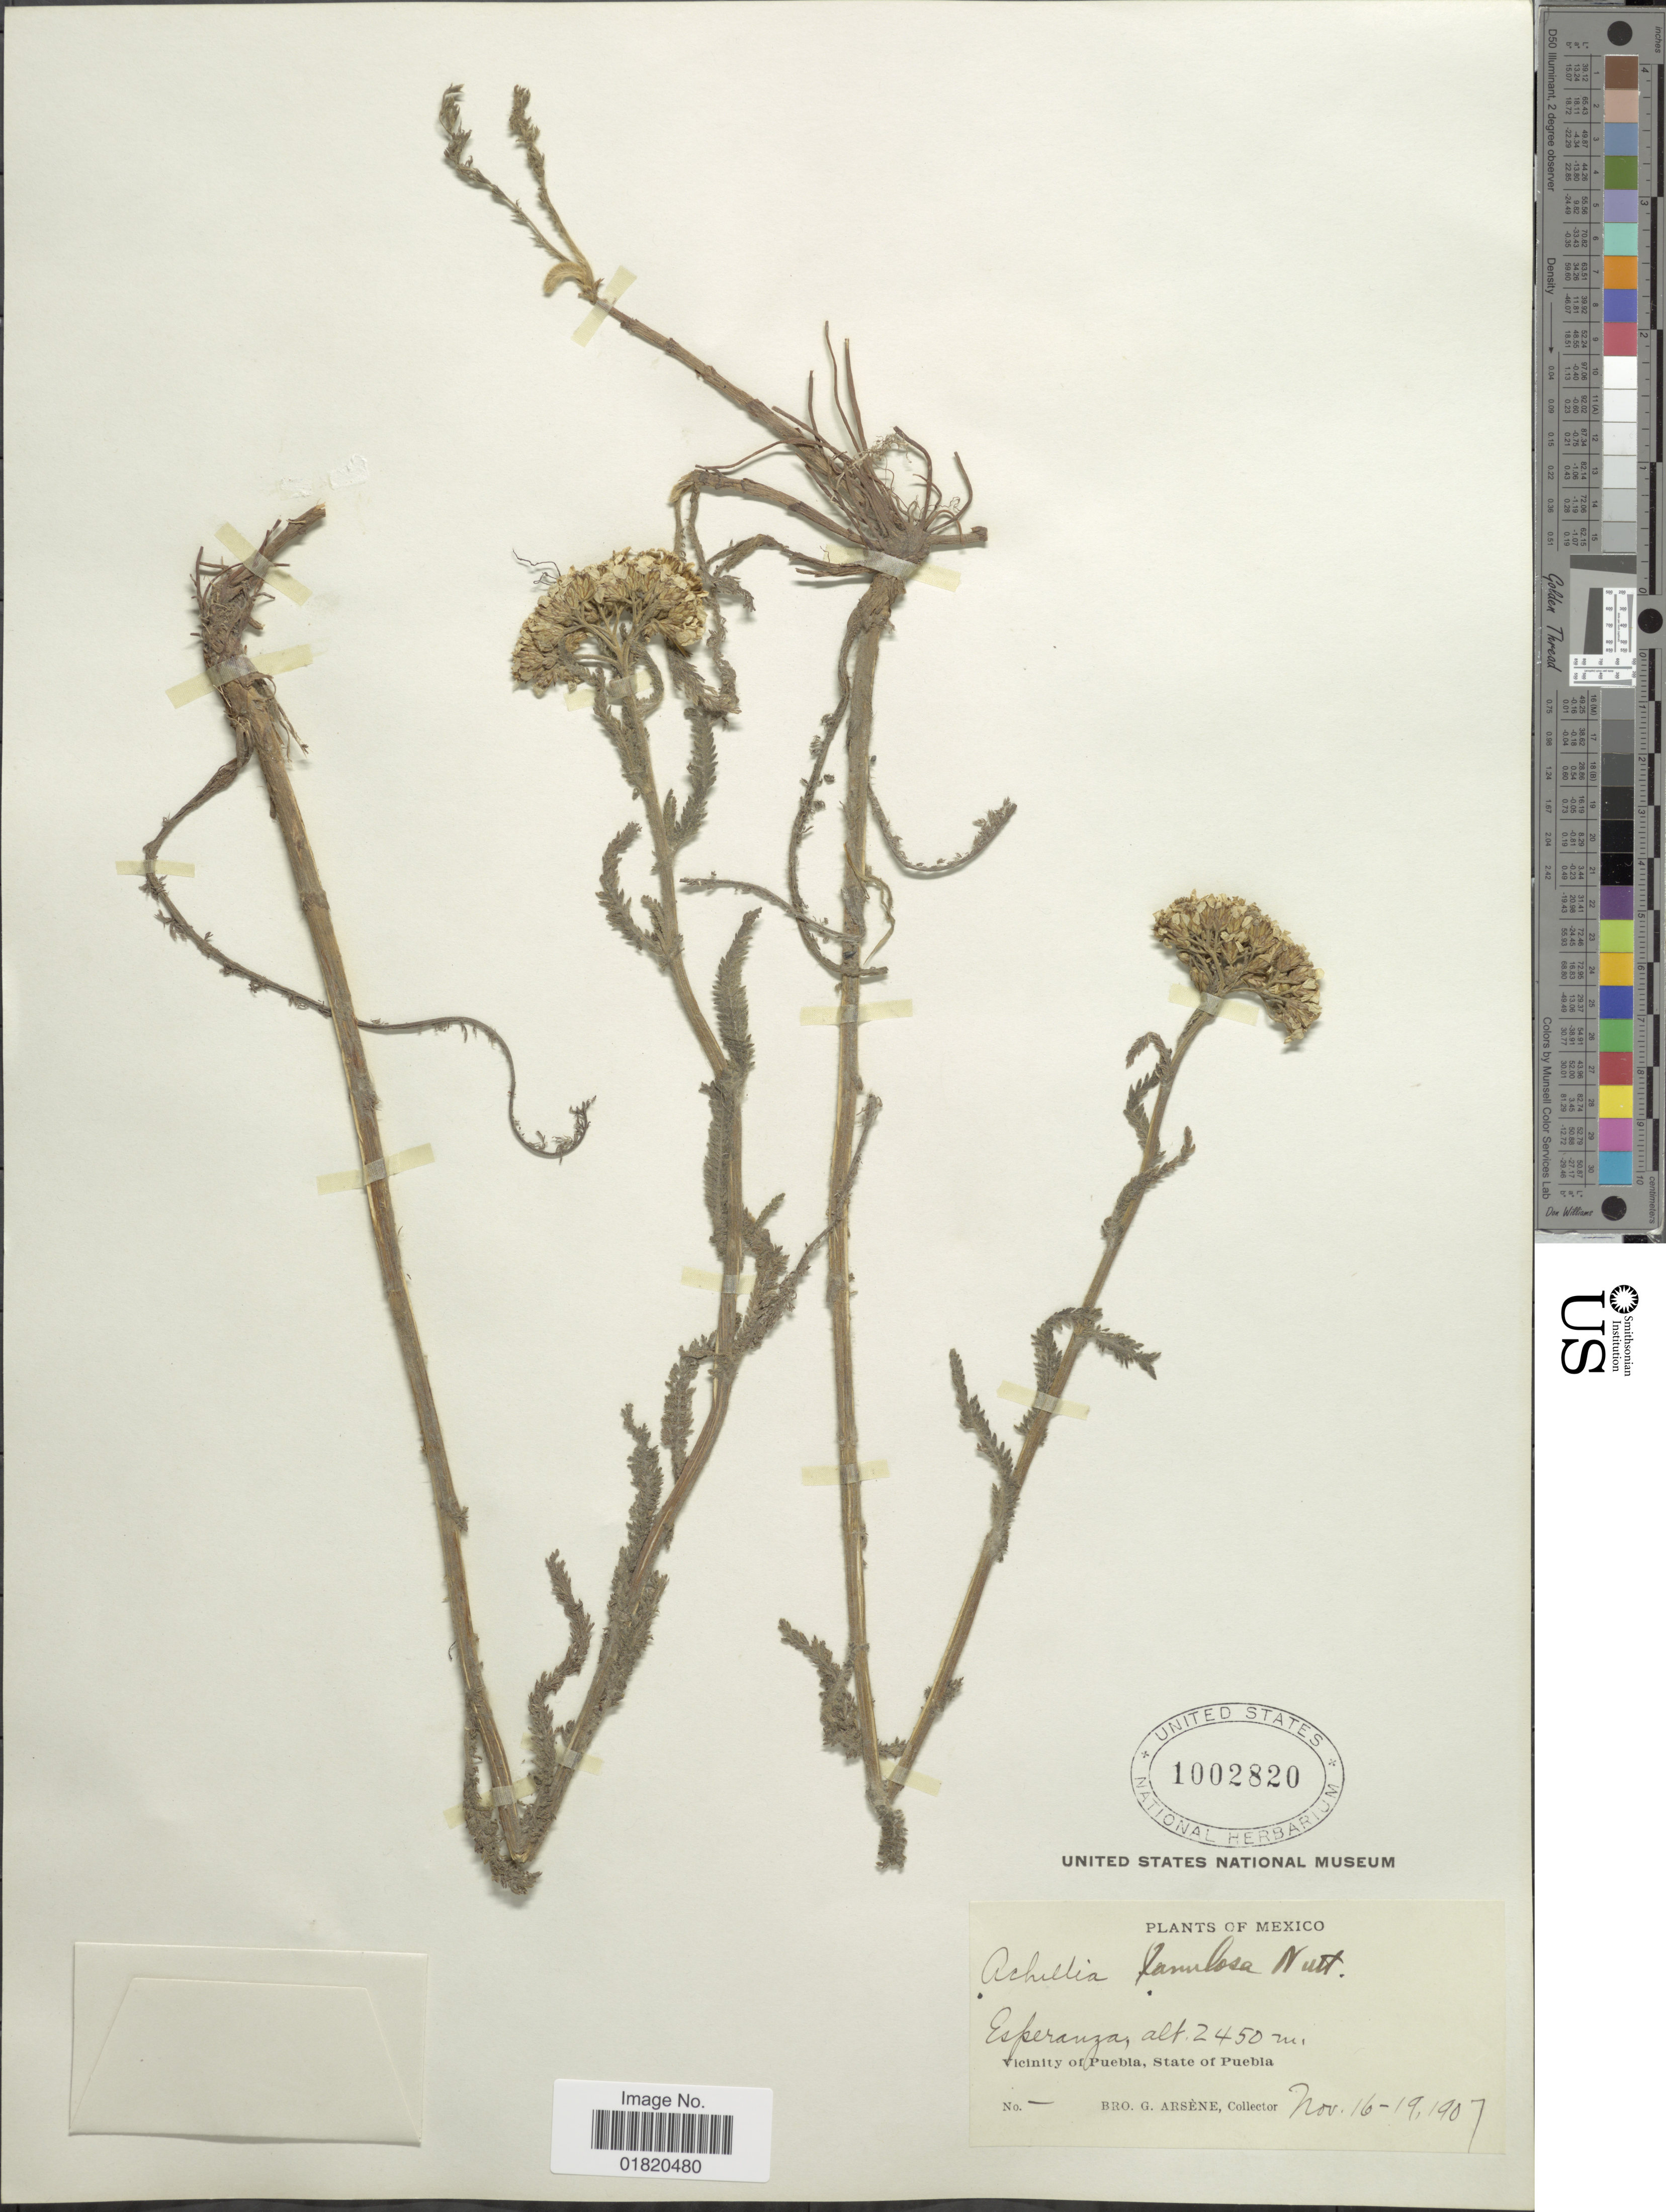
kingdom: Plantae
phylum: Tracheophyta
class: Magnoliopsida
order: Asterales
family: Asteraceae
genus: Achillea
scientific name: Achillea lanulosa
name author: Nutt.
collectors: Bro. G. Arsène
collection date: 1907-11-16/1907-11-19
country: Mexico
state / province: Puebla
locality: Esperanza. Vicinity of Puebla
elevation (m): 2450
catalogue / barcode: US 1002820